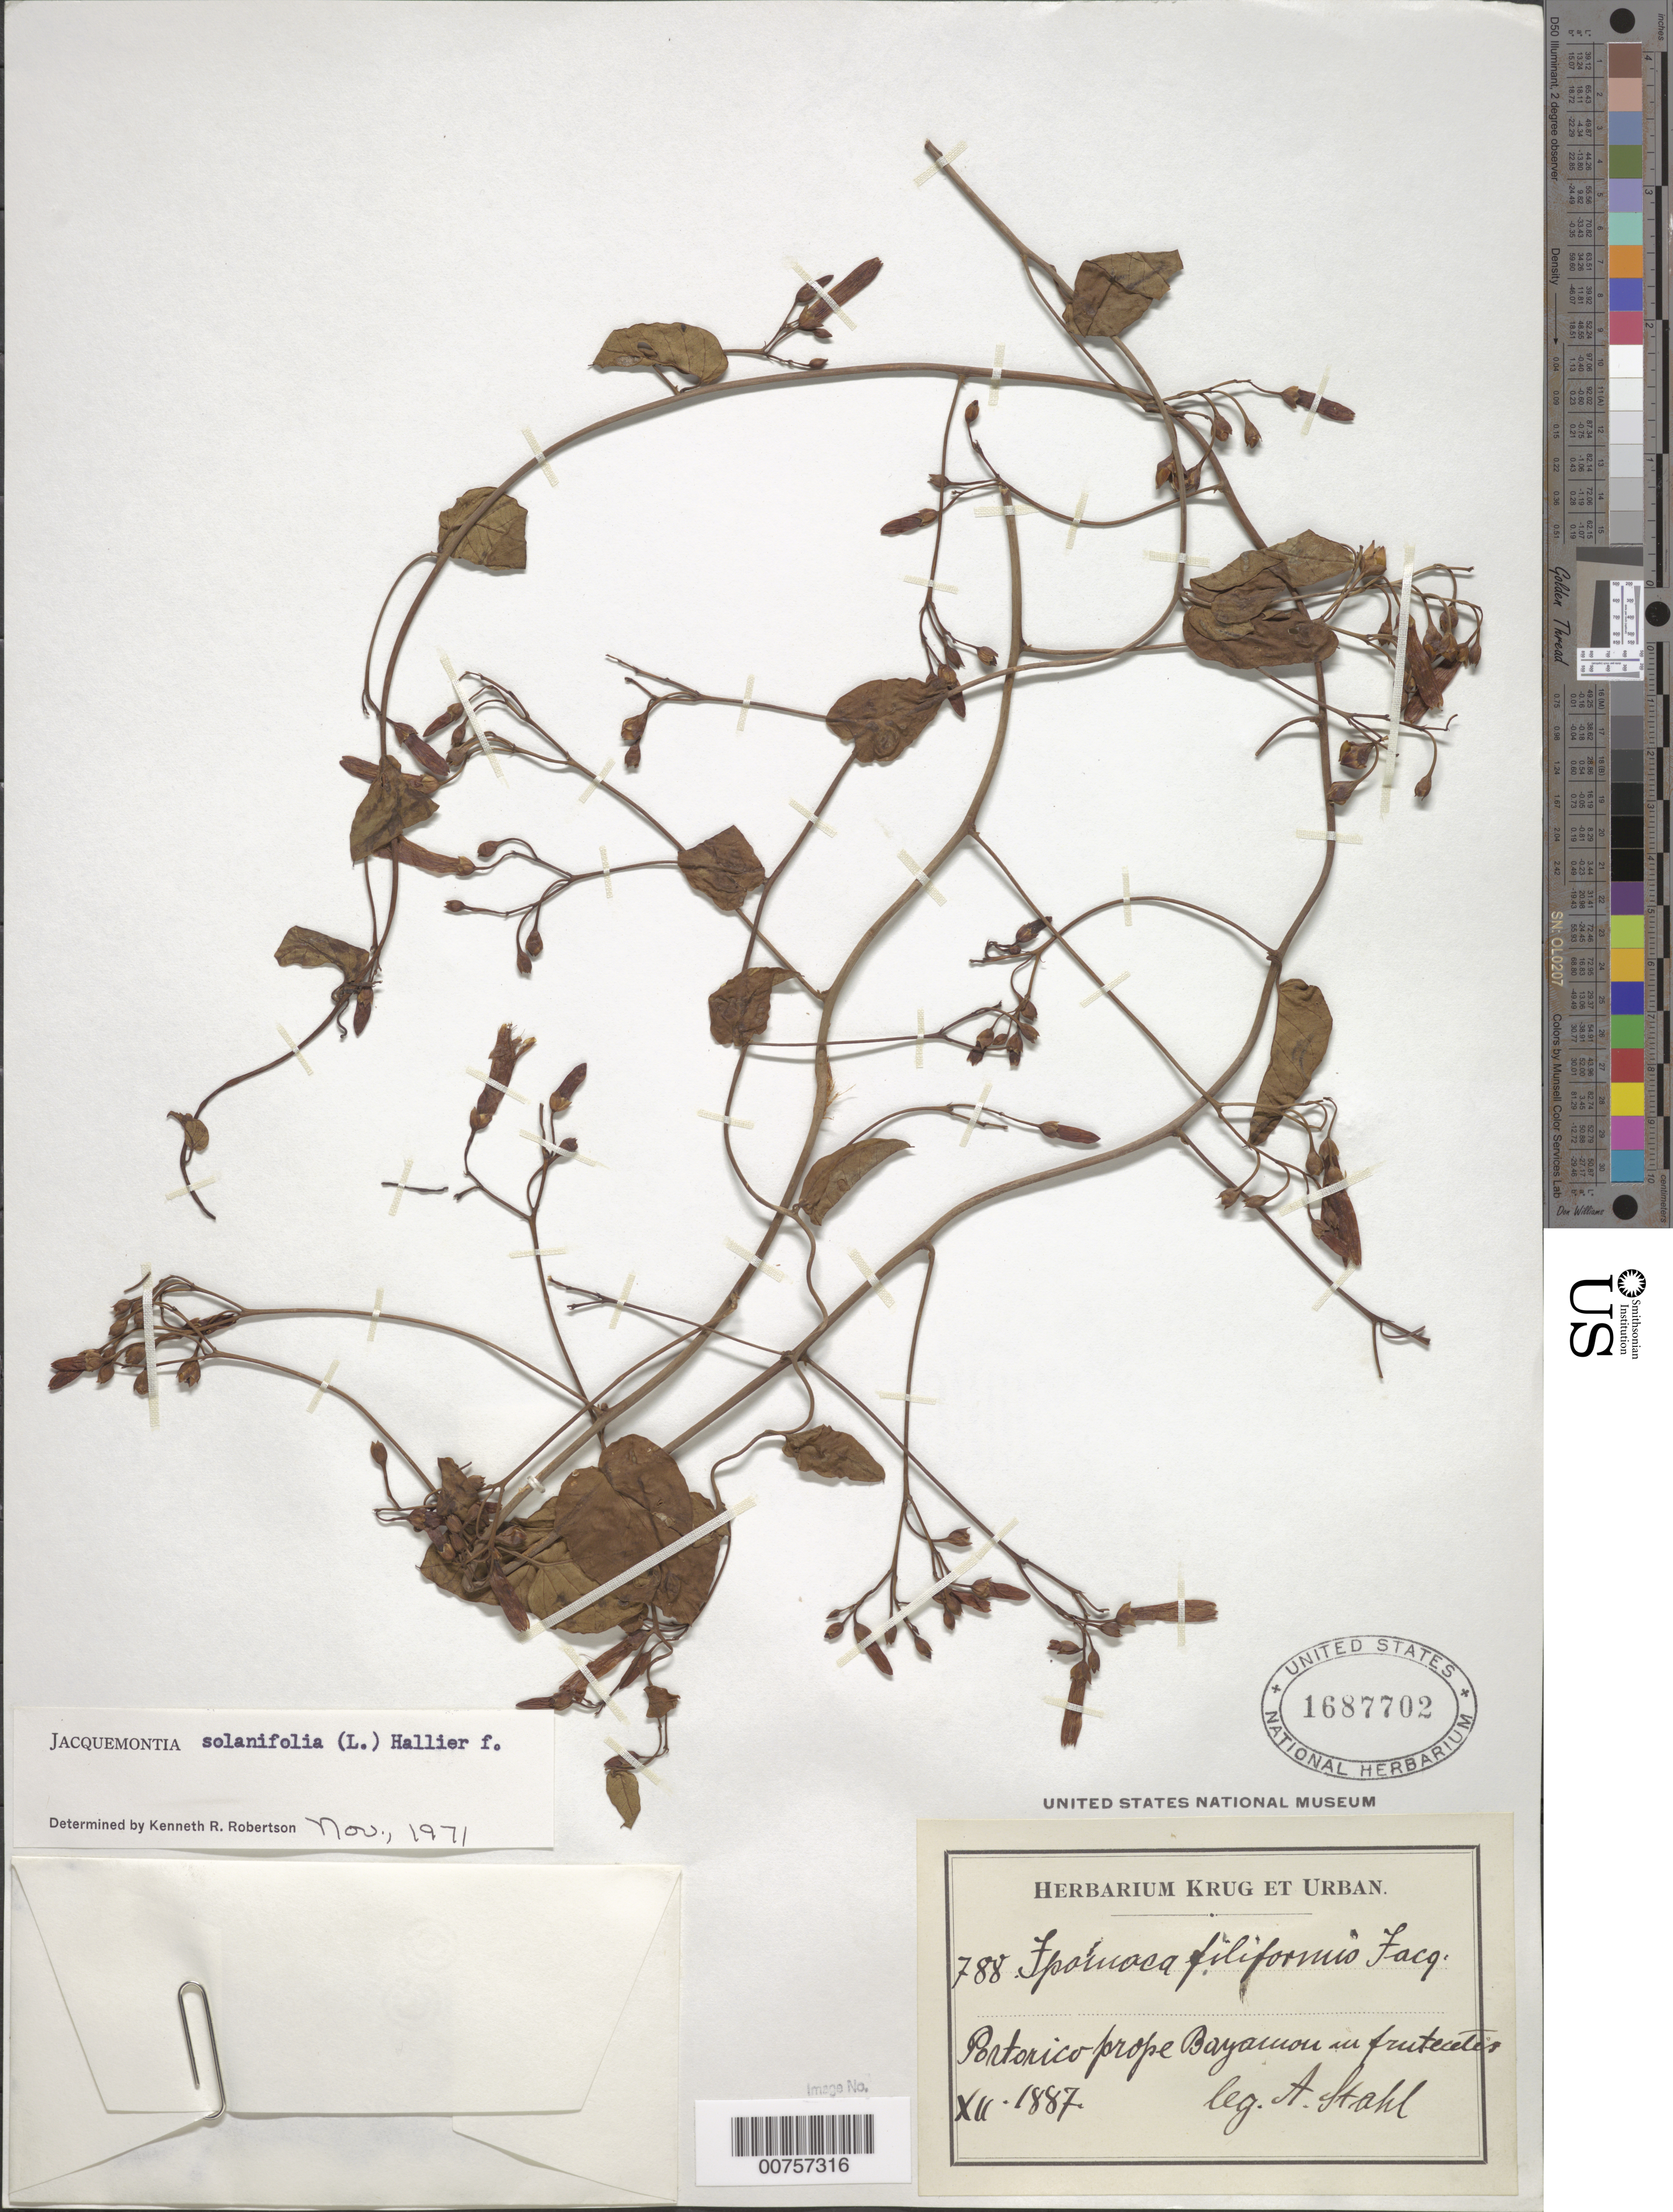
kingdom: Plantae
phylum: Tracheophyta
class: Magnoliopsida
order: Solanales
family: Convolvulaceae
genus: Jacquemontia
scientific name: Jacquemontia solanifolia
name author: (L.) Hallier f.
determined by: Robertson, K. R.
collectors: A. Stahl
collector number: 788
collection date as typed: Dec 1887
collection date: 1887-12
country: Puerto Rico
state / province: Bayamón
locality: Prope Bayamonin fruticetis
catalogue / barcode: US 1687702